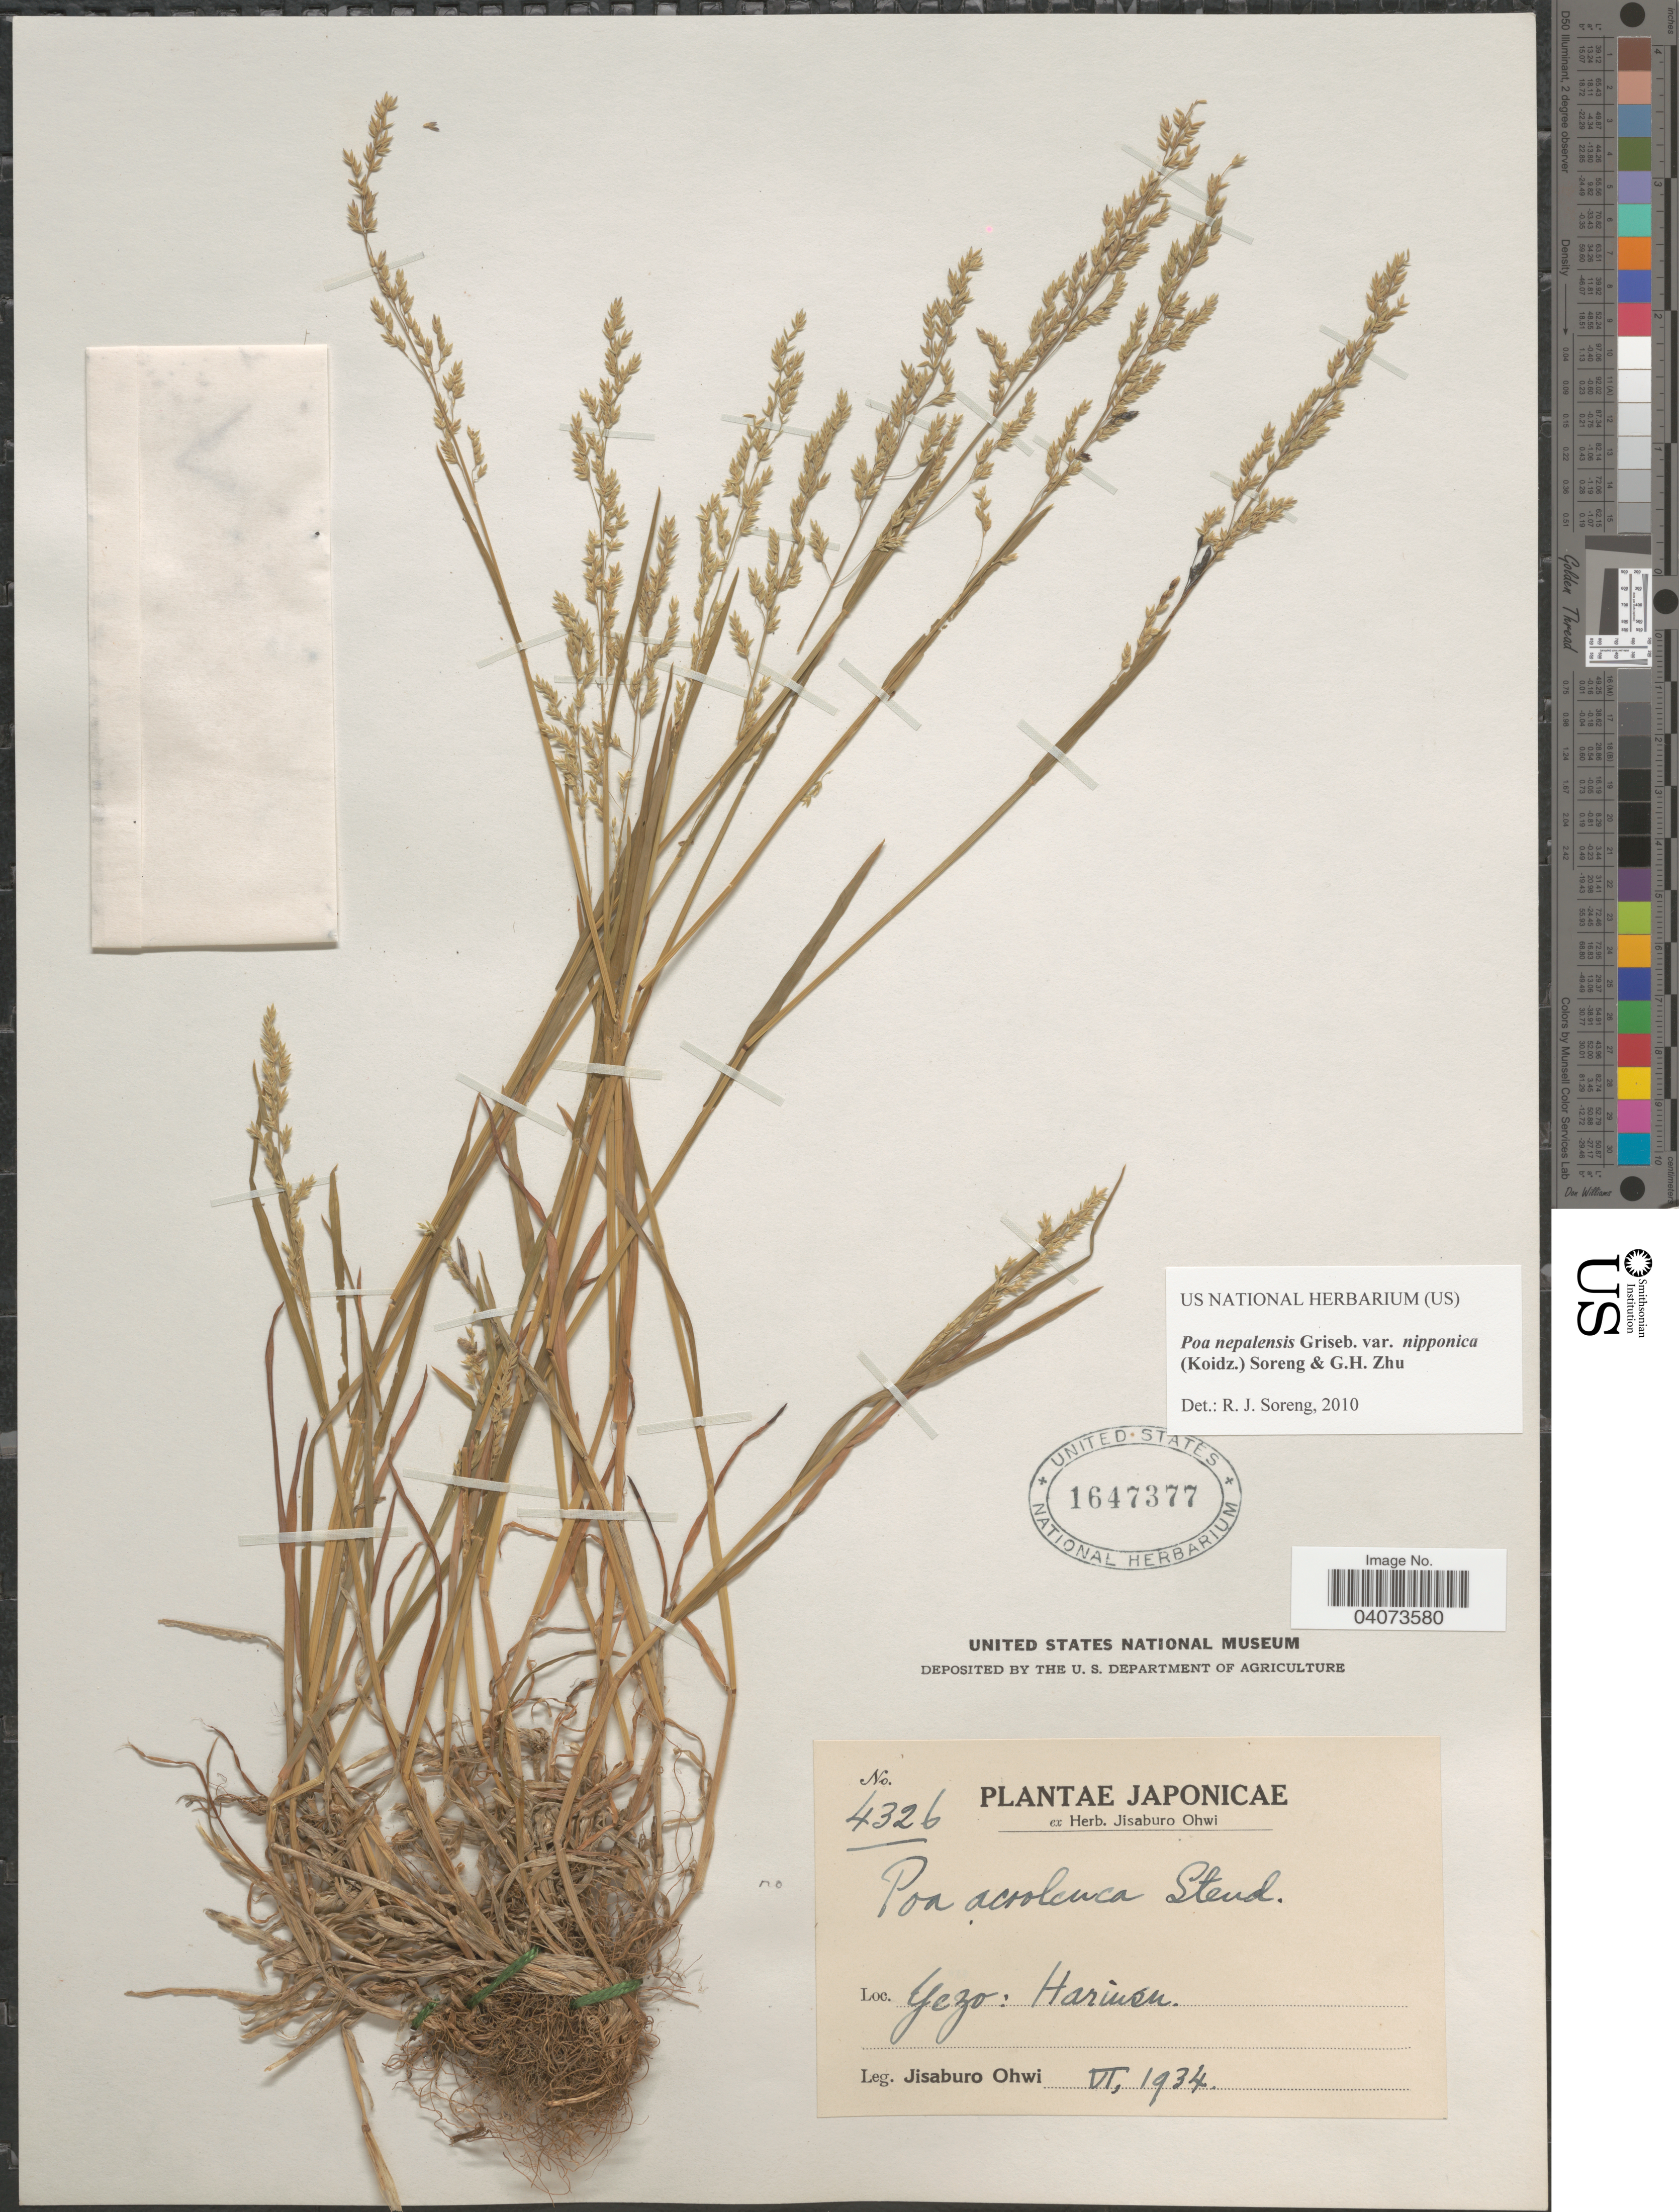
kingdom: Plantae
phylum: Tracheophyta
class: Liliopsida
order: Poales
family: Poaceae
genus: Poa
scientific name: Poa nepalensis var. nipponica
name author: (Koidz.) Soreng & G.H. Zhu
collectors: J. Ohwi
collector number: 4326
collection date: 1934-06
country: Japan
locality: Yezo: Hariusu.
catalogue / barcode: US 1647377